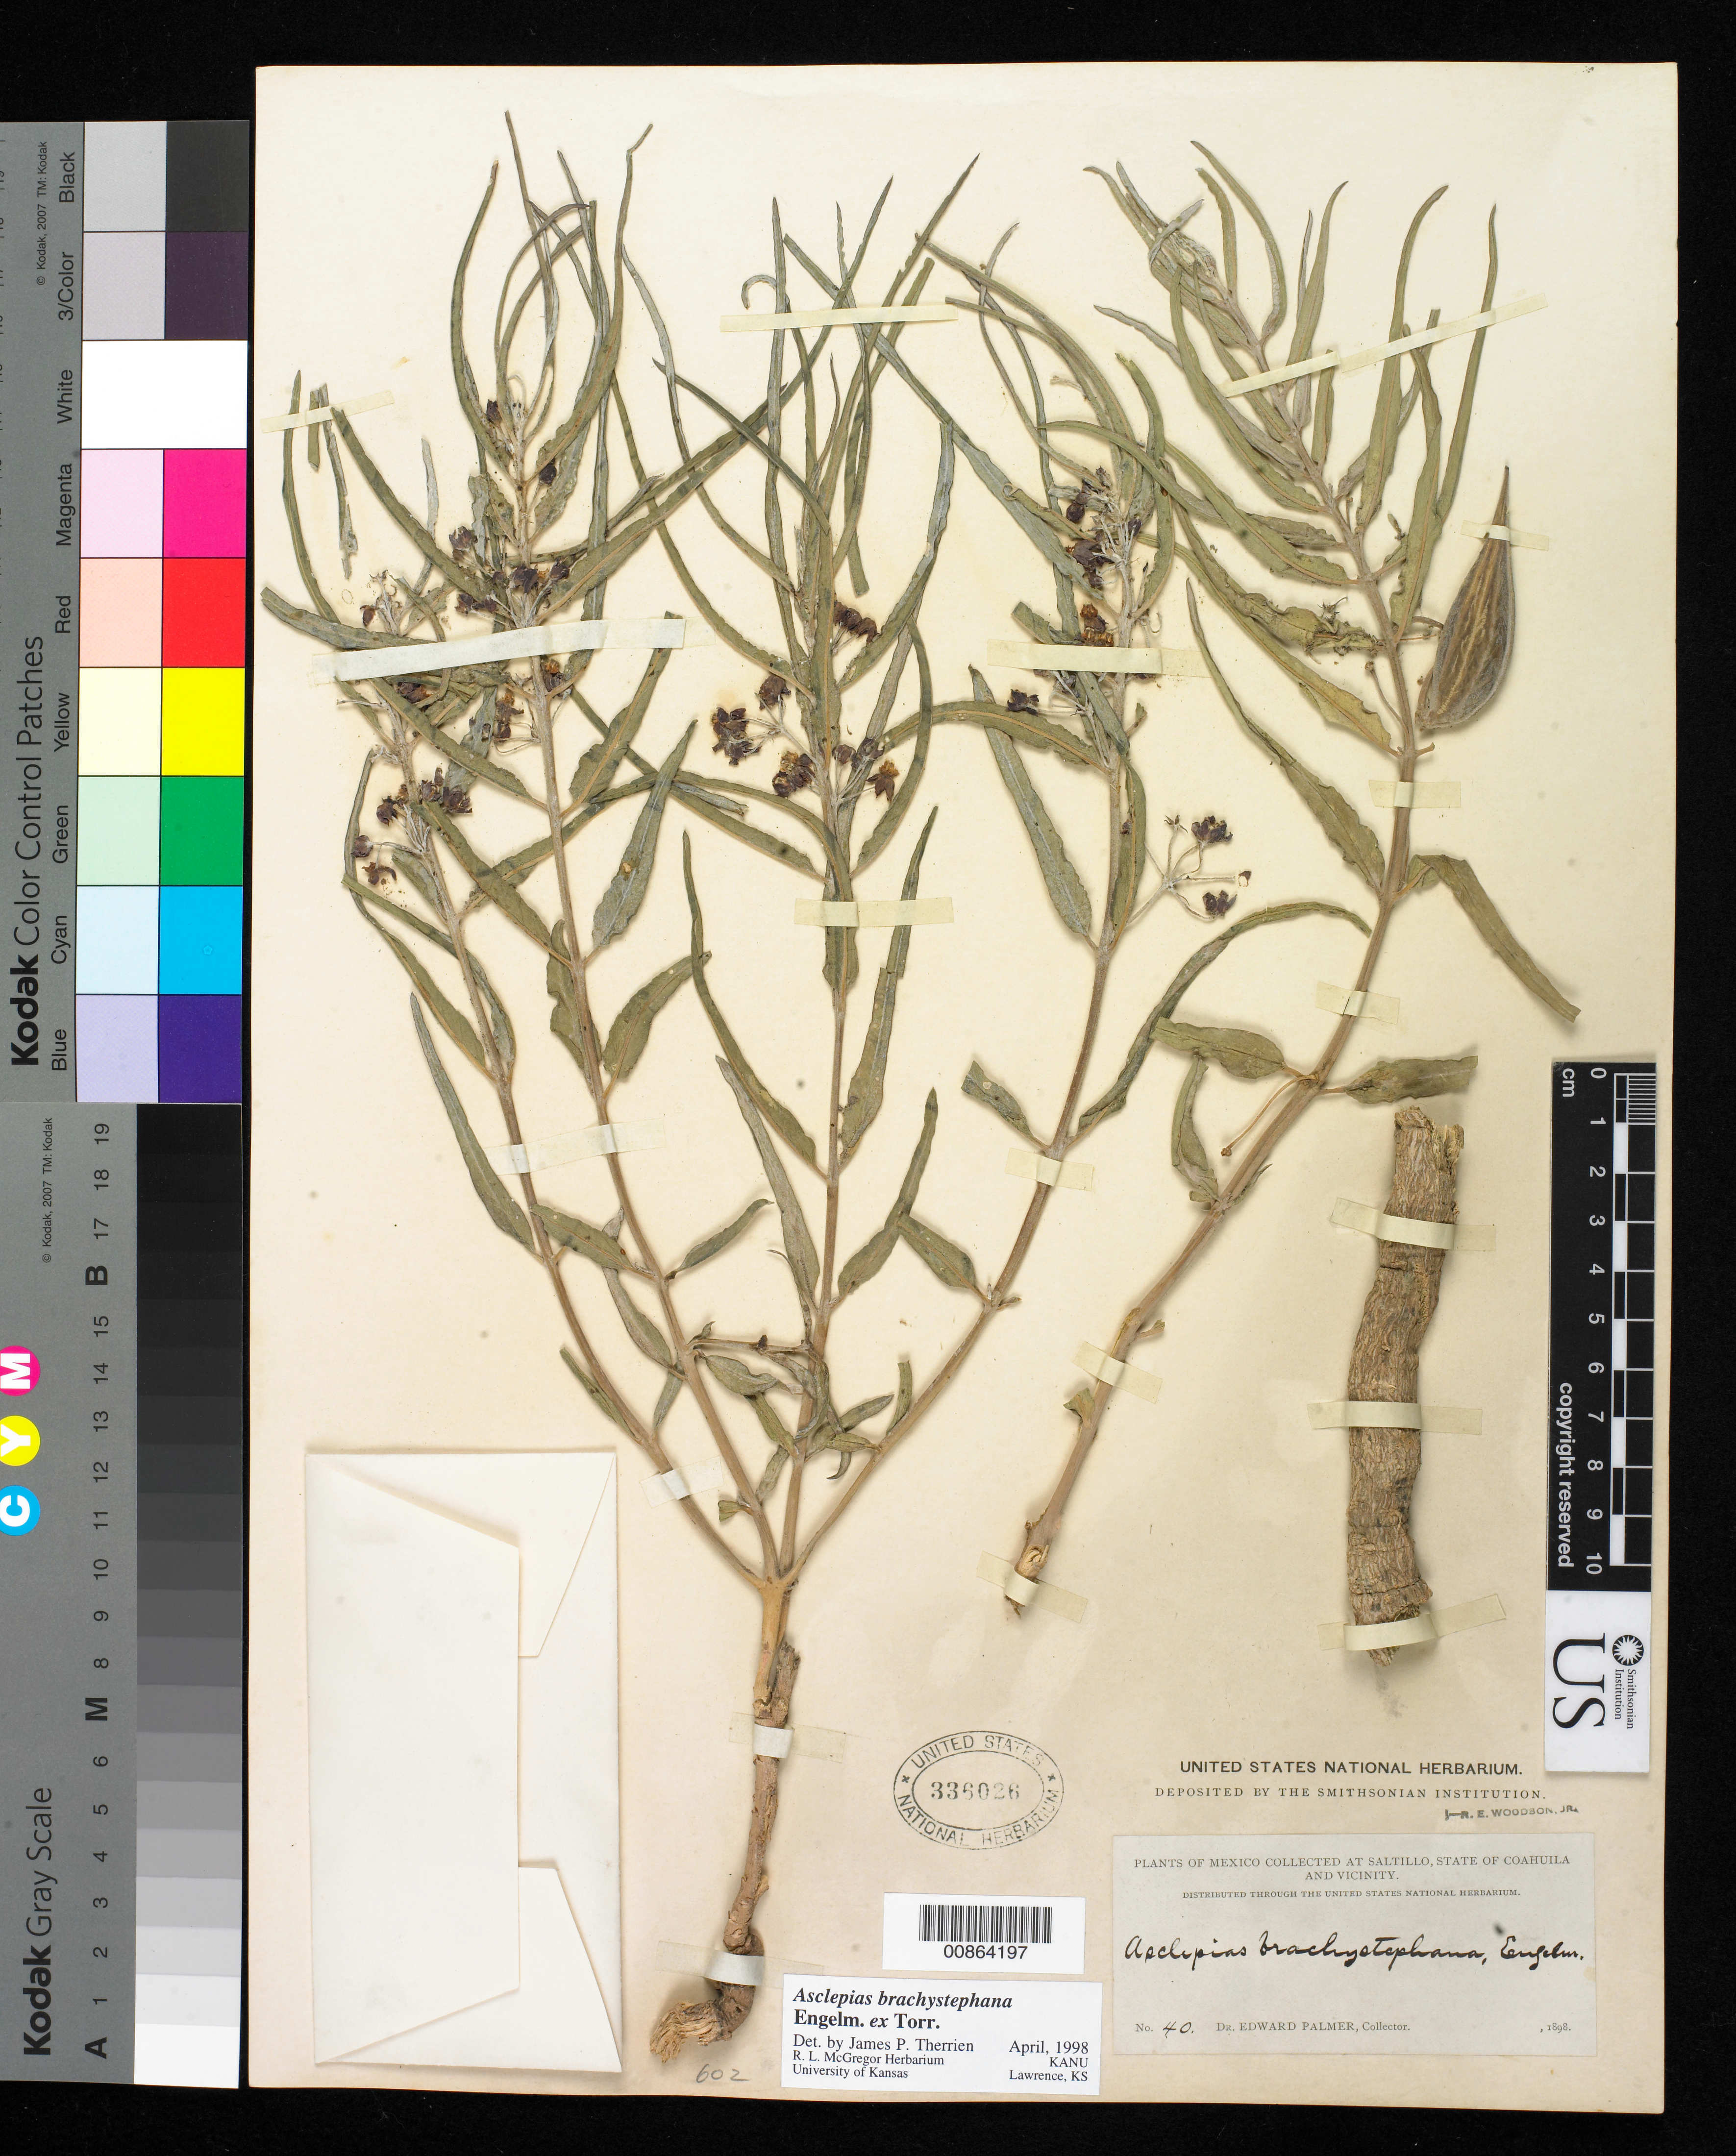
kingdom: Plantae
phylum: Tracheophyta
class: Magnoliopsida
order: Gentianales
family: Apocynaceae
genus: Asclepias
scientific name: Asclepias brachystephana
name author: Engelm. ex Torr. in Emory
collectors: E. Palmer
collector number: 40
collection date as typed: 1898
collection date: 1898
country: Mexico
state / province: Coahuila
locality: Saltillo, Coahuila and vicinity.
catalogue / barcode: US 336026